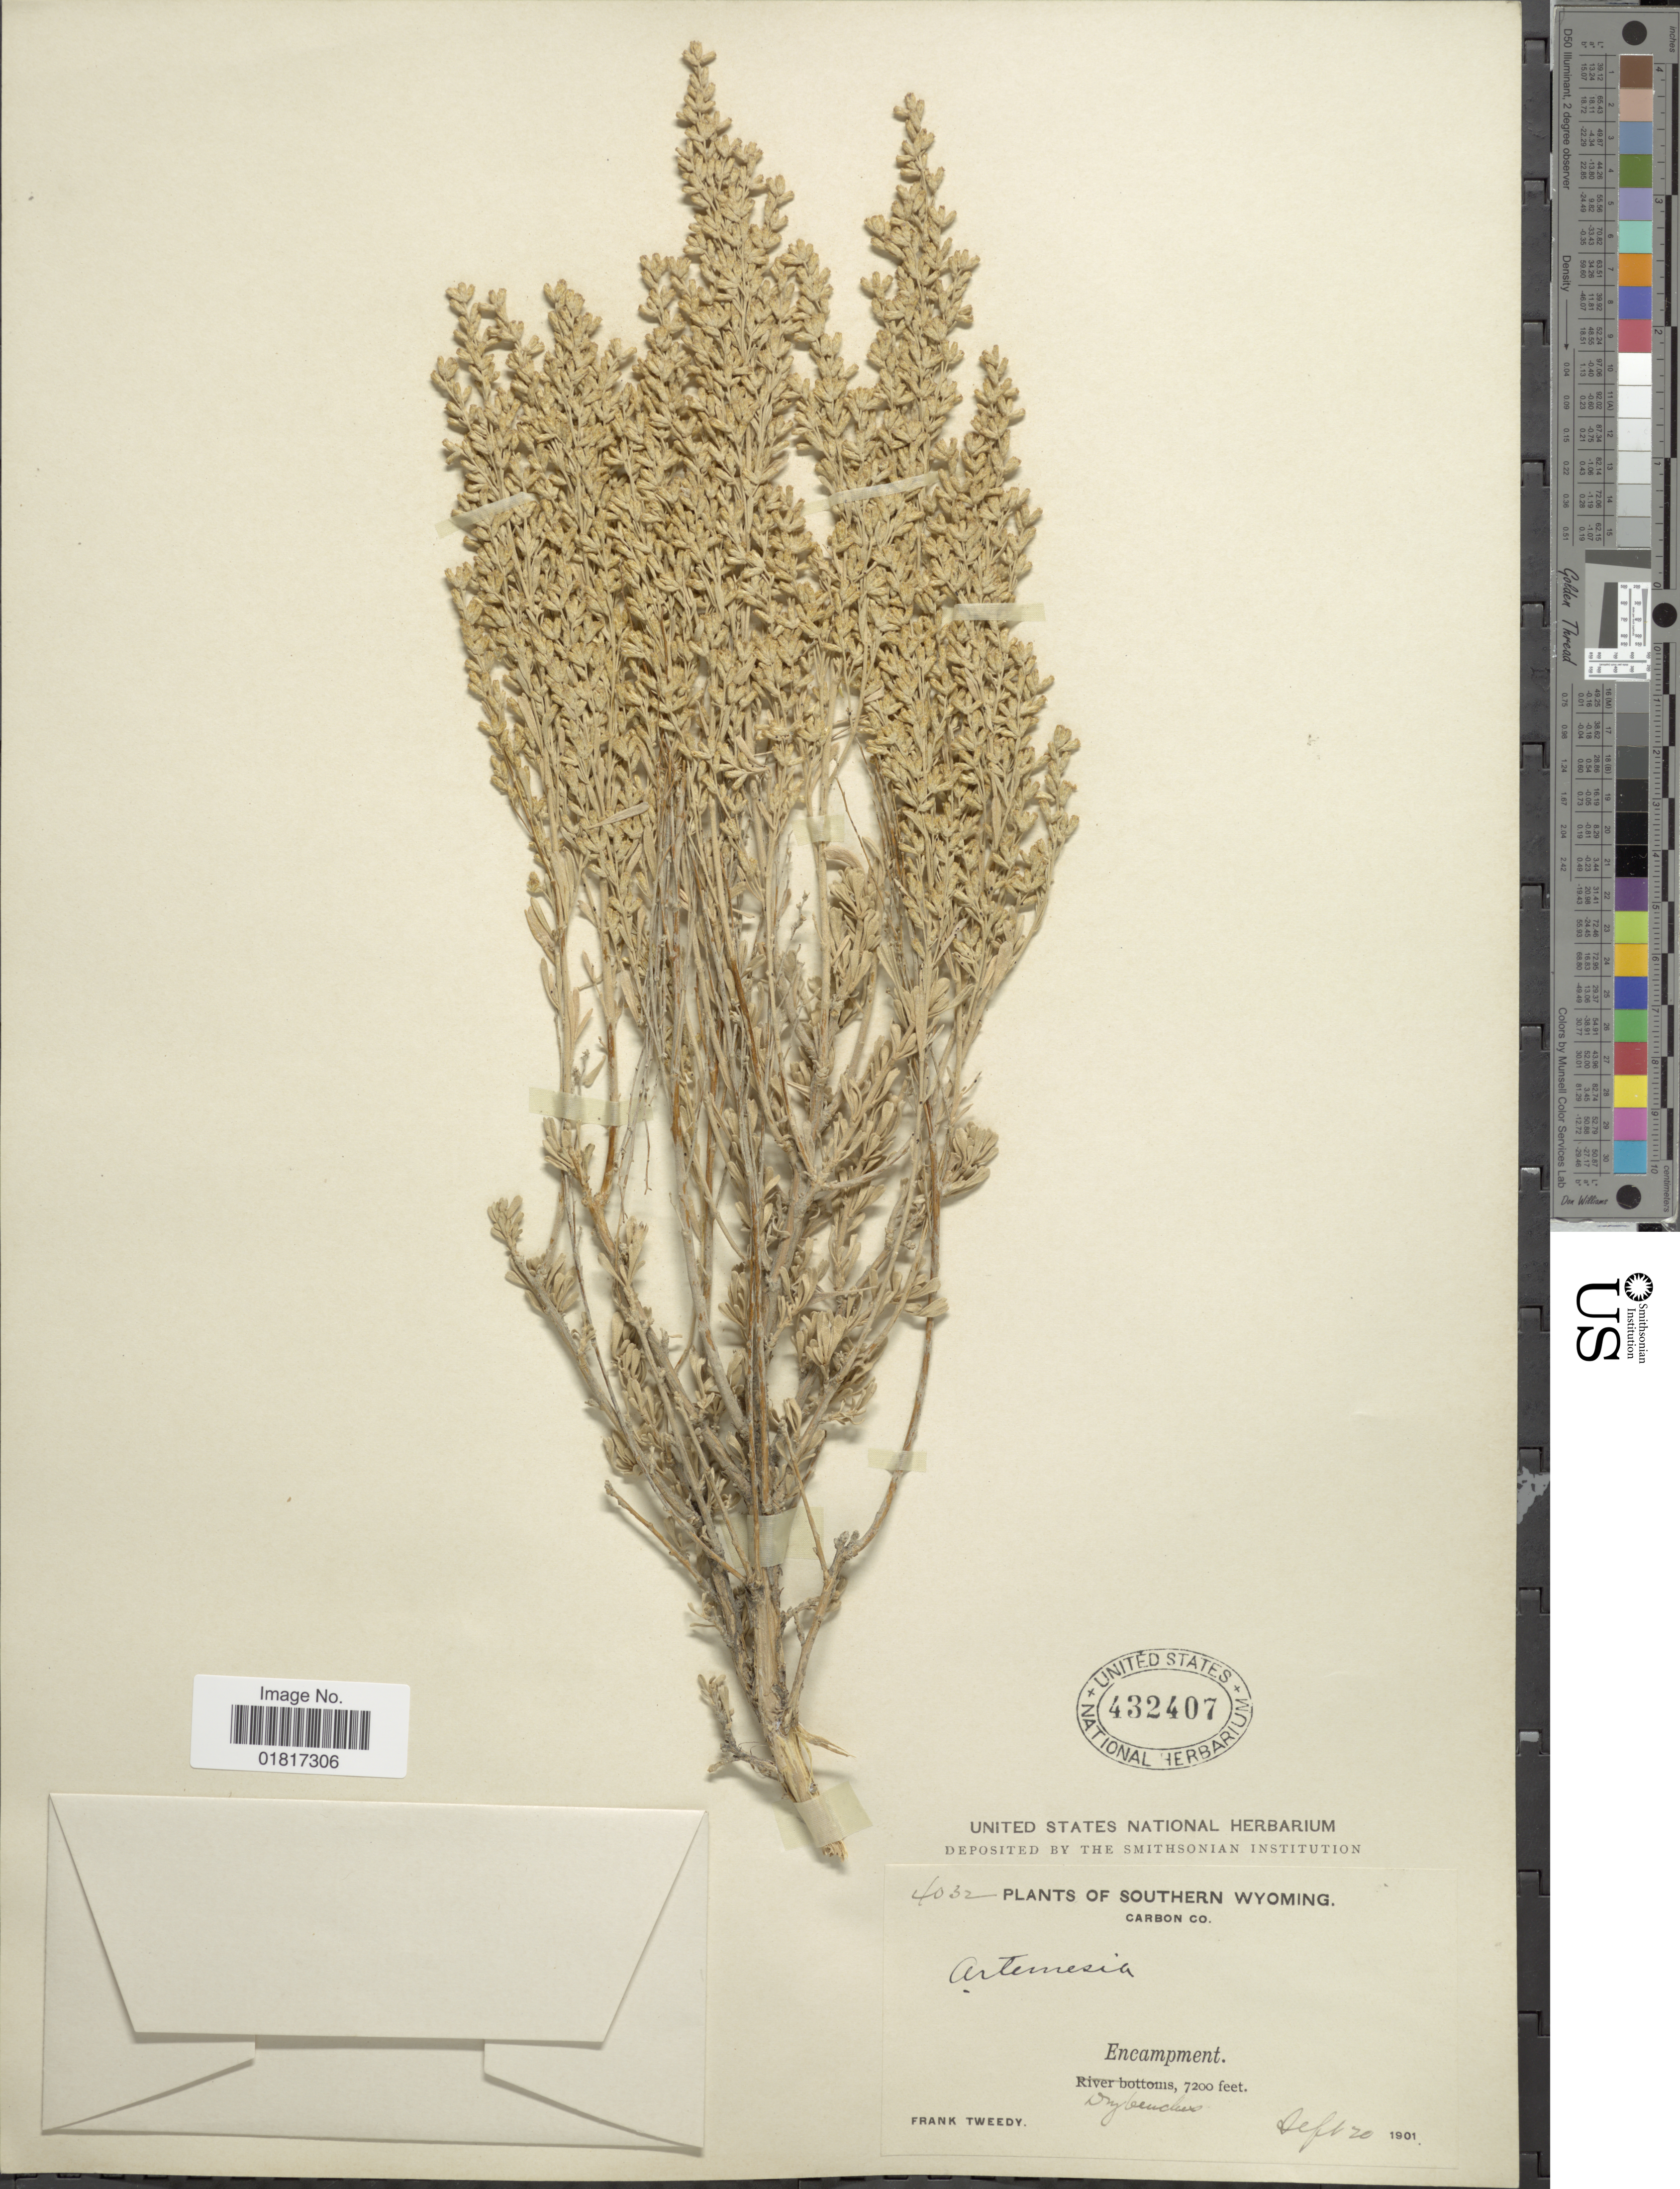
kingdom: Plantae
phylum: Tracheophyta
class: Magnoliopsida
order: Asterales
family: Asteraceae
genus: Artemisia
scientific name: Artemisia tridentata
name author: Nutt.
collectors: F. Tweedy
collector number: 4032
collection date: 1901-09-20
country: United States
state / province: Wyoming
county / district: Carbon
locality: Southern Wyoming, Carbon Co, Encampment, Dry bushes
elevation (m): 2195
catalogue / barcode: US 432407